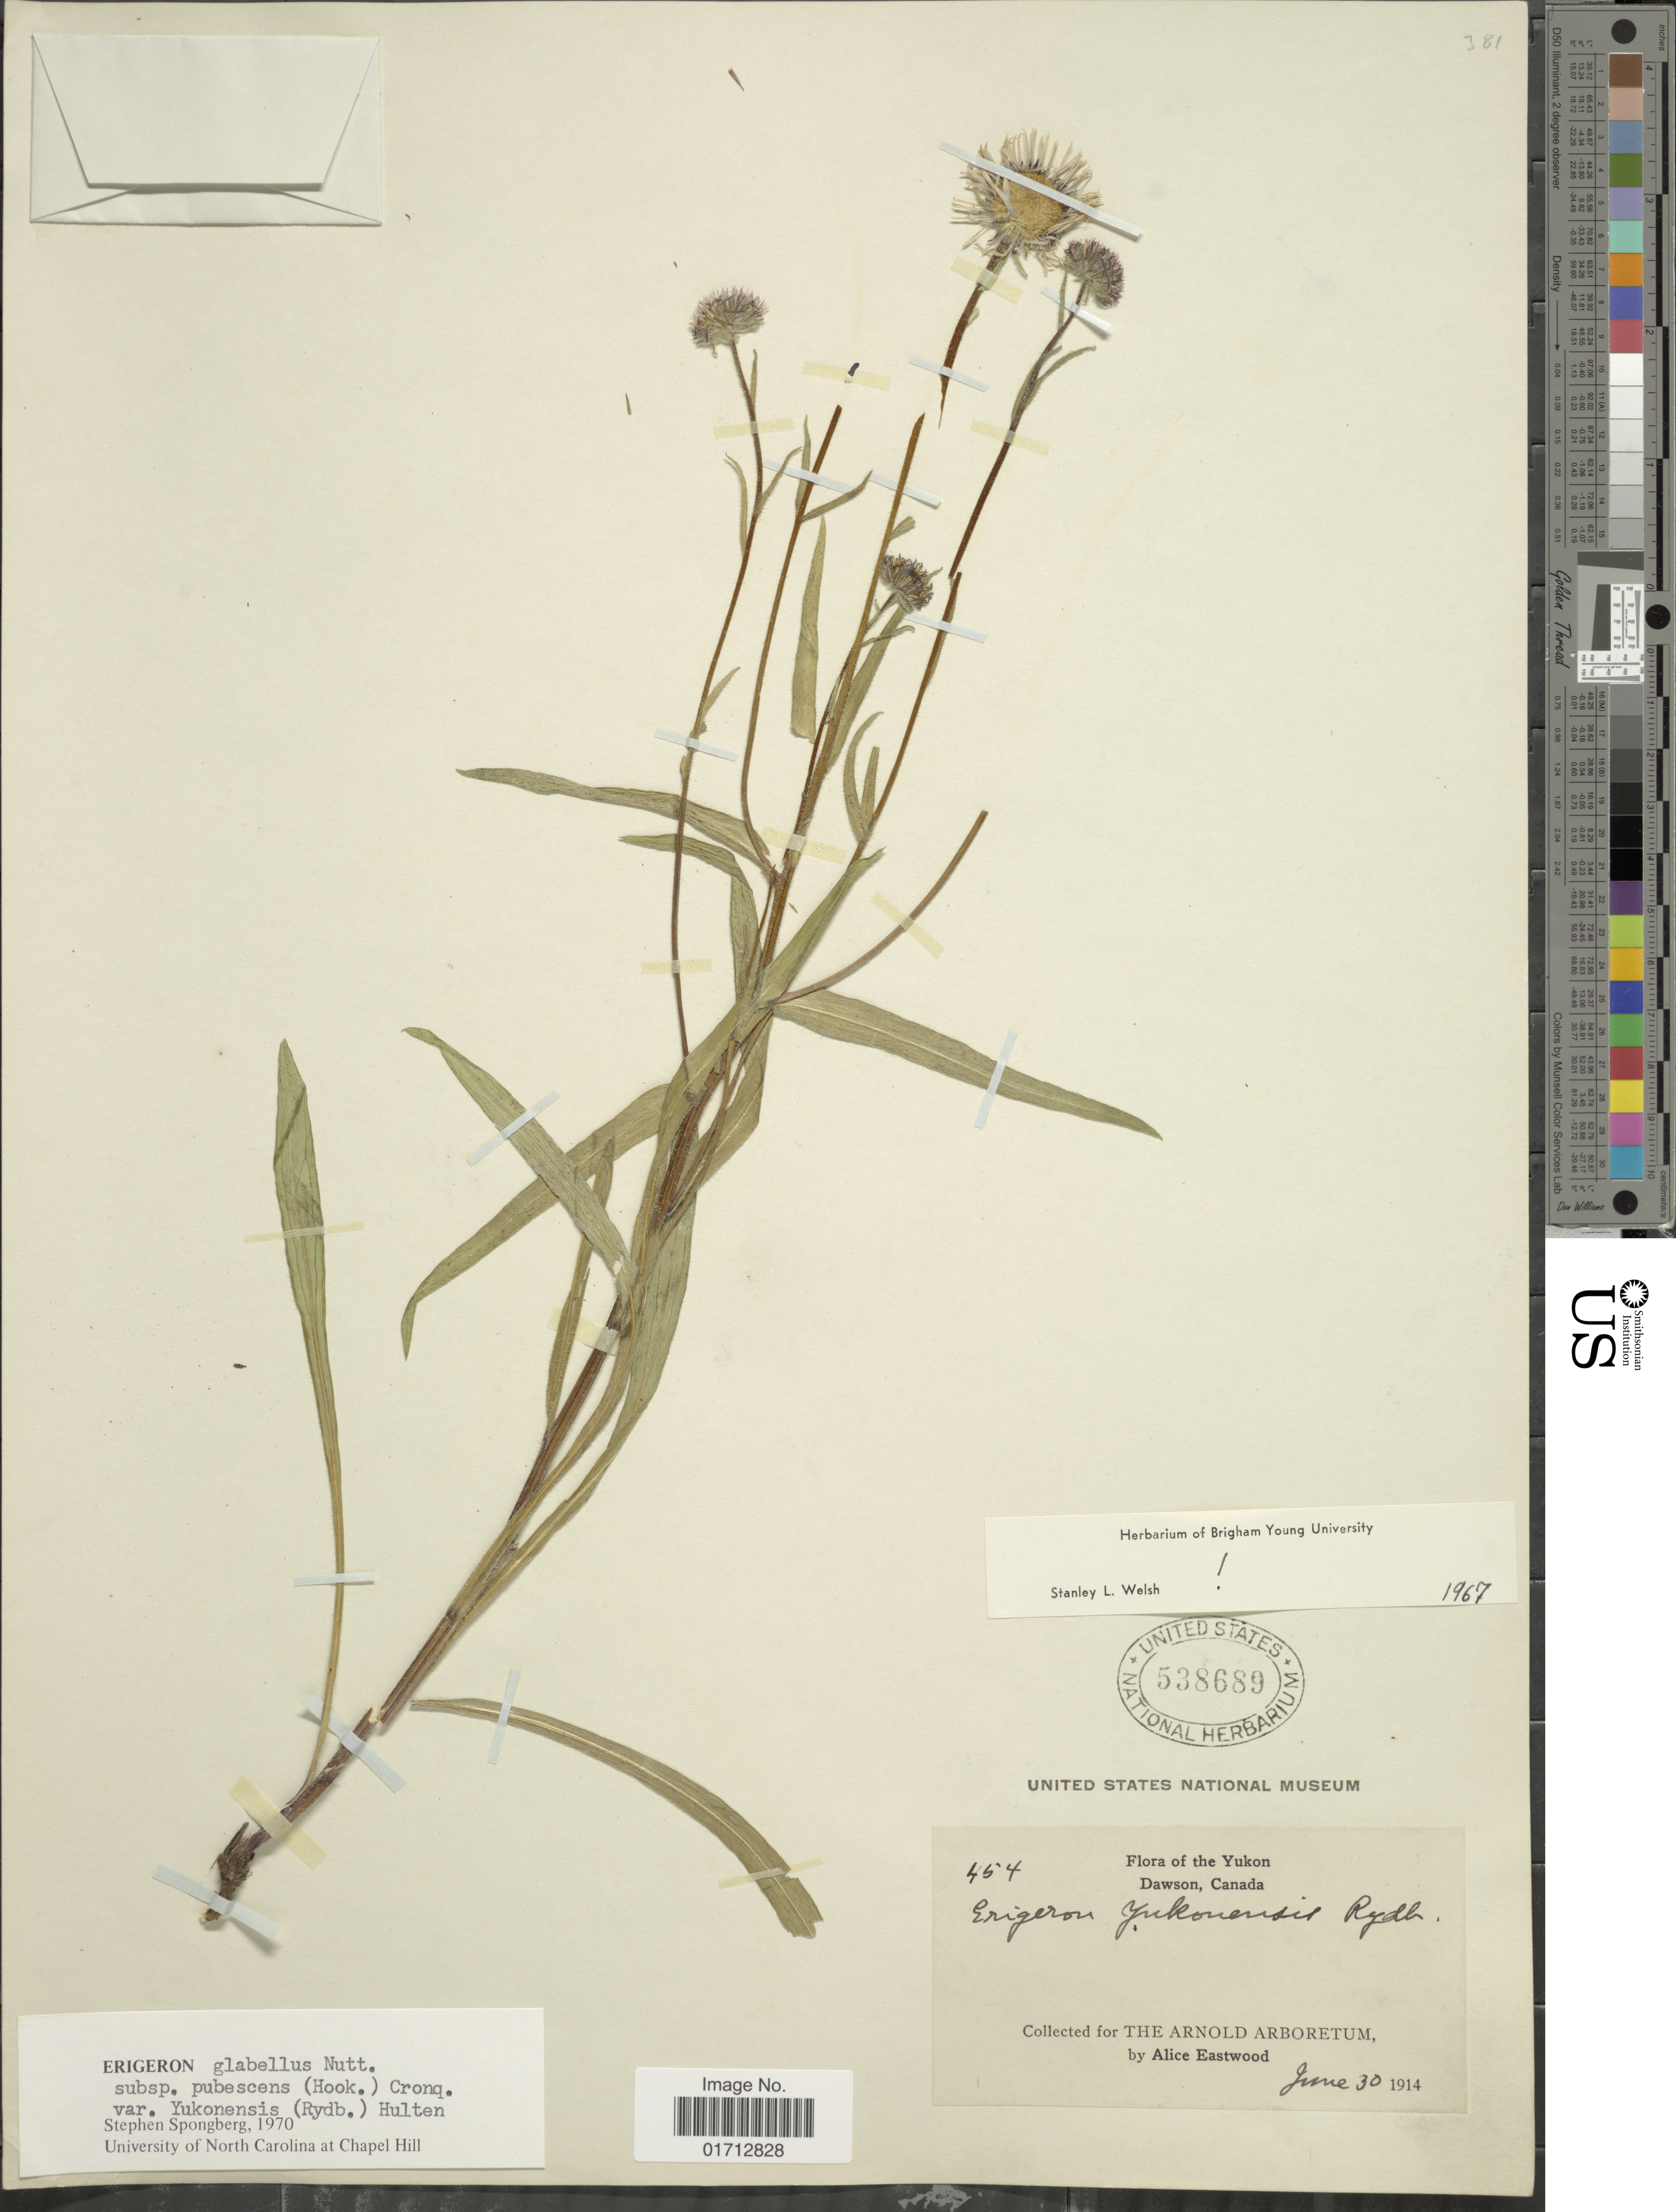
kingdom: Plantae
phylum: Tracheophyta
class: Magnoliopsida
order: Asterales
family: Asteraceae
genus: Erigeron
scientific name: Erigeron glabellus subsp. pubescens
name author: (Hook.) Cronq.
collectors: A. Eastwood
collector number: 454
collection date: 1914-06-30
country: Canada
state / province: Yukon Territory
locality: Dawson.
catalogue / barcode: US 538689